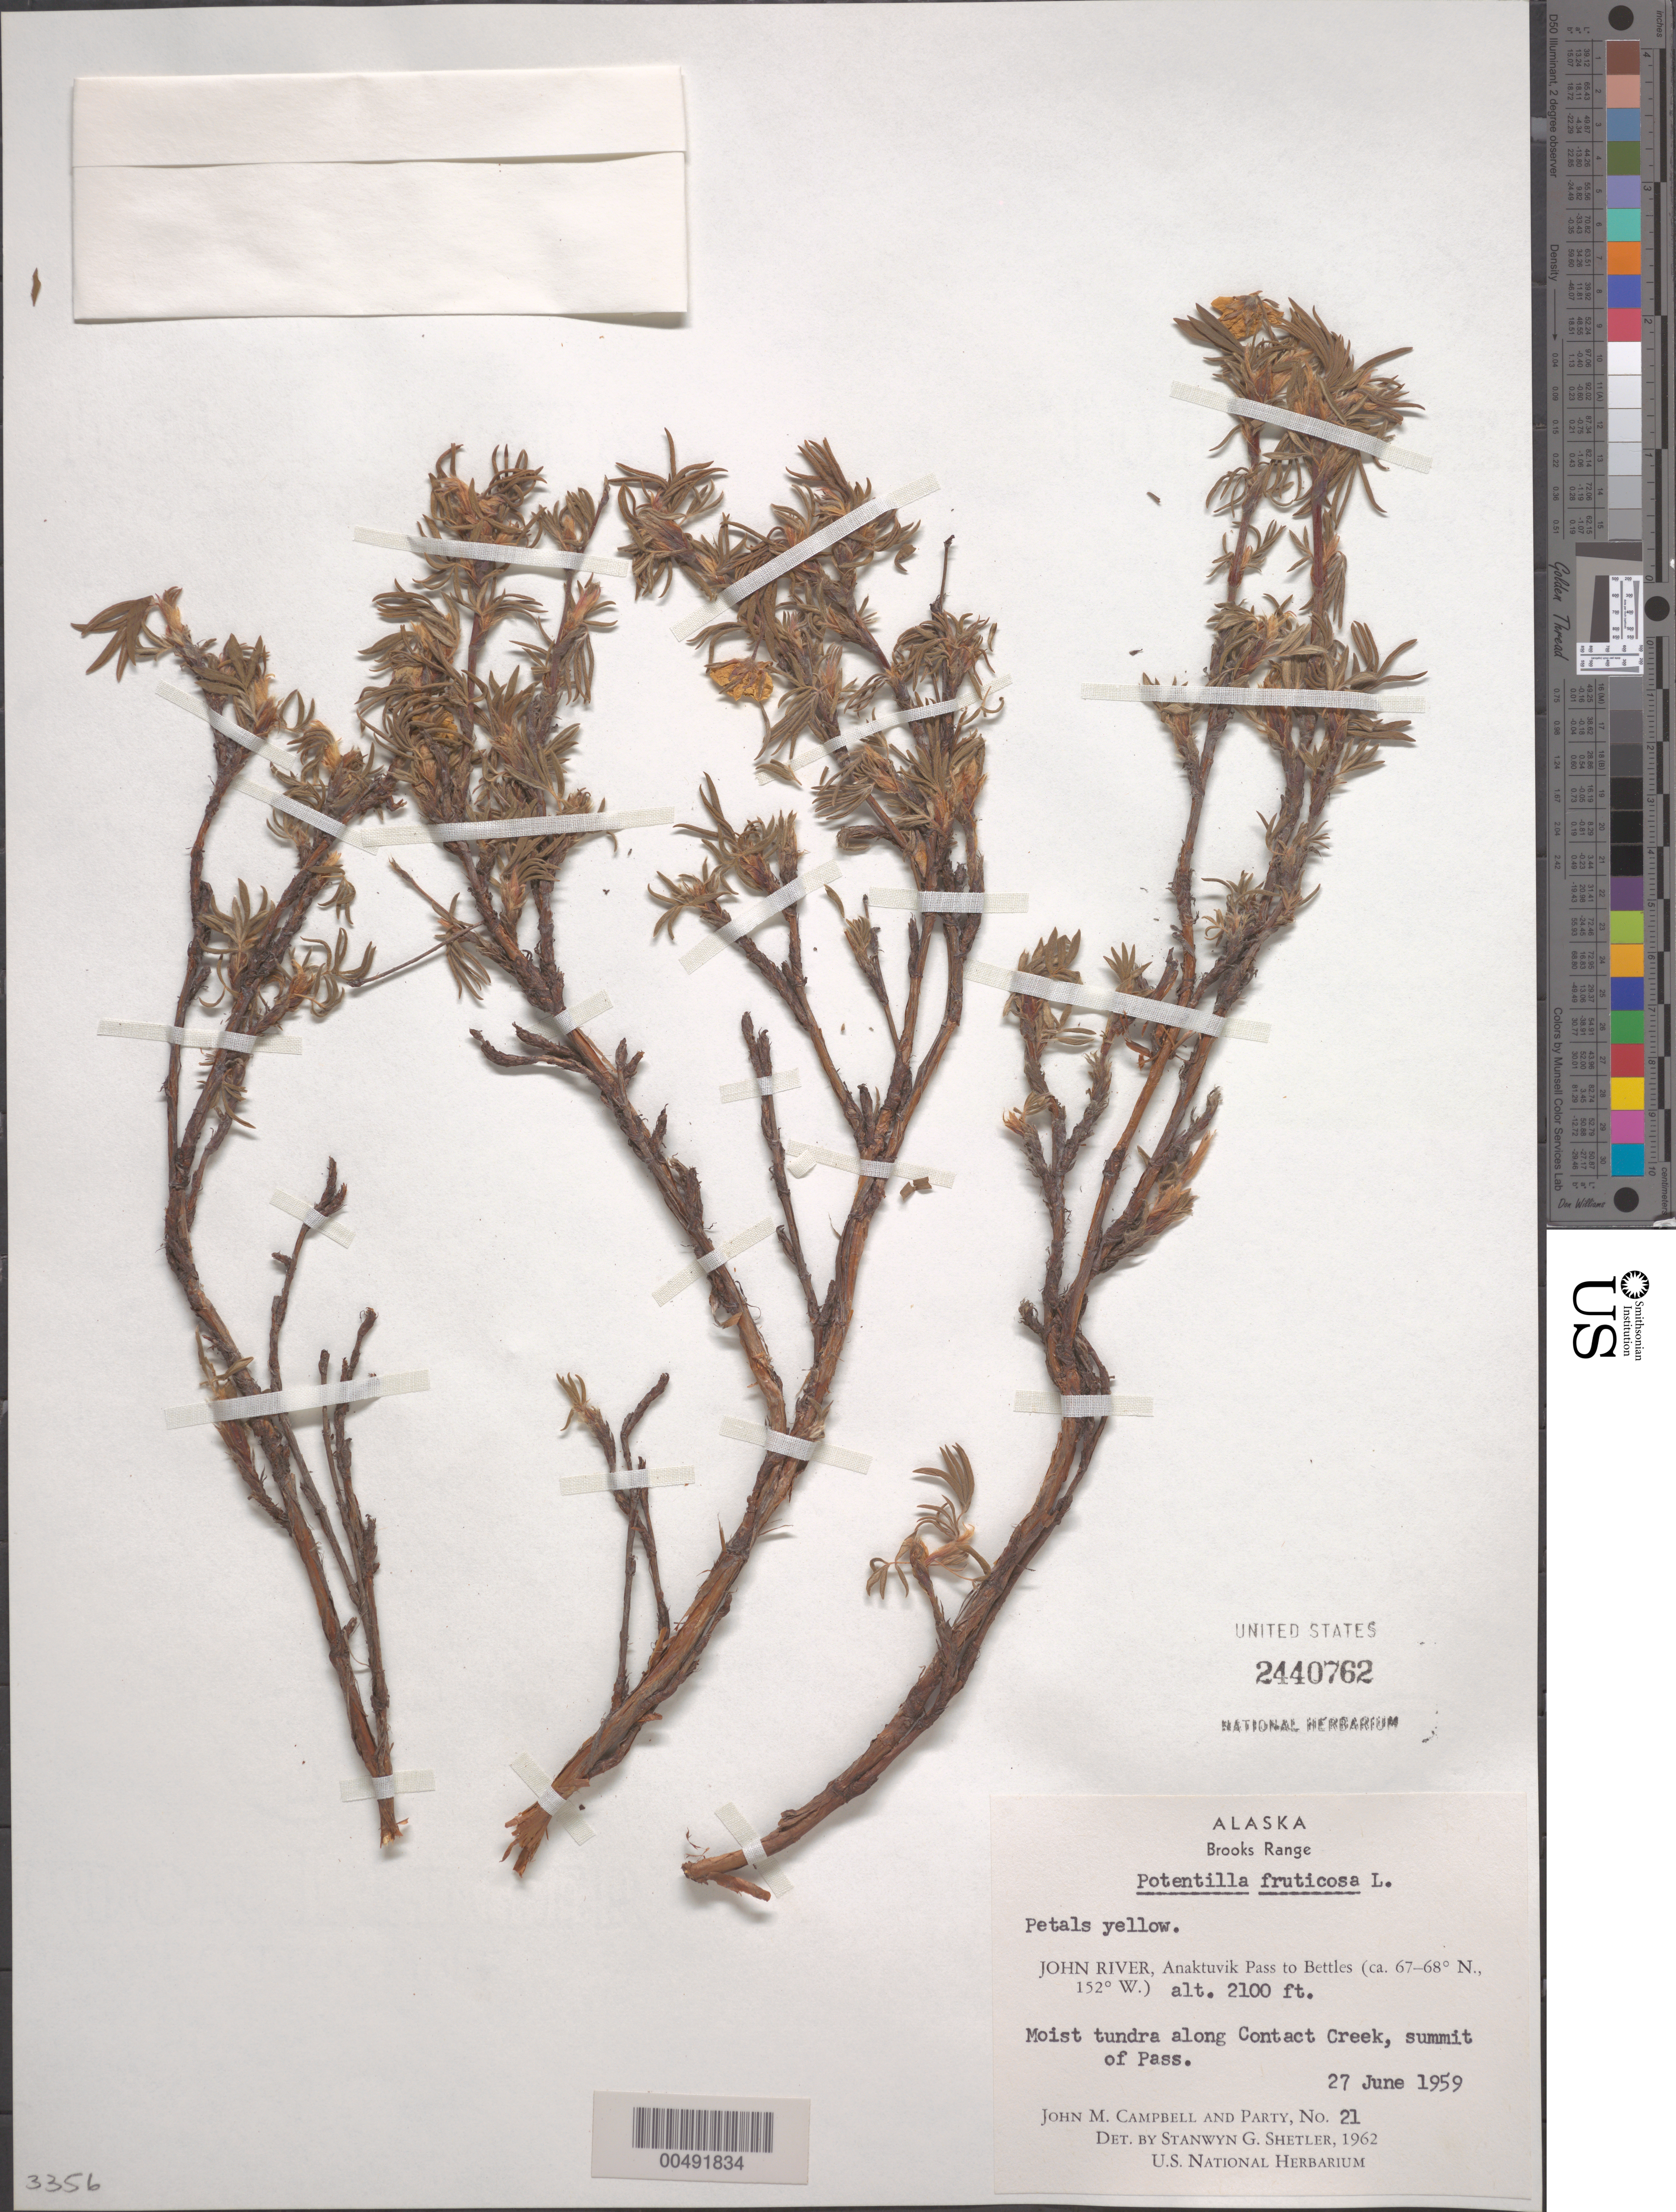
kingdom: Plantae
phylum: Tracheophyta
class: Magnoliopsida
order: Rosales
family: Rosaceae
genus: Dasiphora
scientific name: Dasiphora fruticosa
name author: (L.) Rydb.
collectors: J. M. Campbell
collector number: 39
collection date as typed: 27 Jun 1959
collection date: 1959-06-27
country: United States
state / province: Alaska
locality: Brooks Range, John River, summit of Anaktuvuk Pass, along Contact Creek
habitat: moist tundra along creek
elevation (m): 640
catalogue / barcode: US 2440762